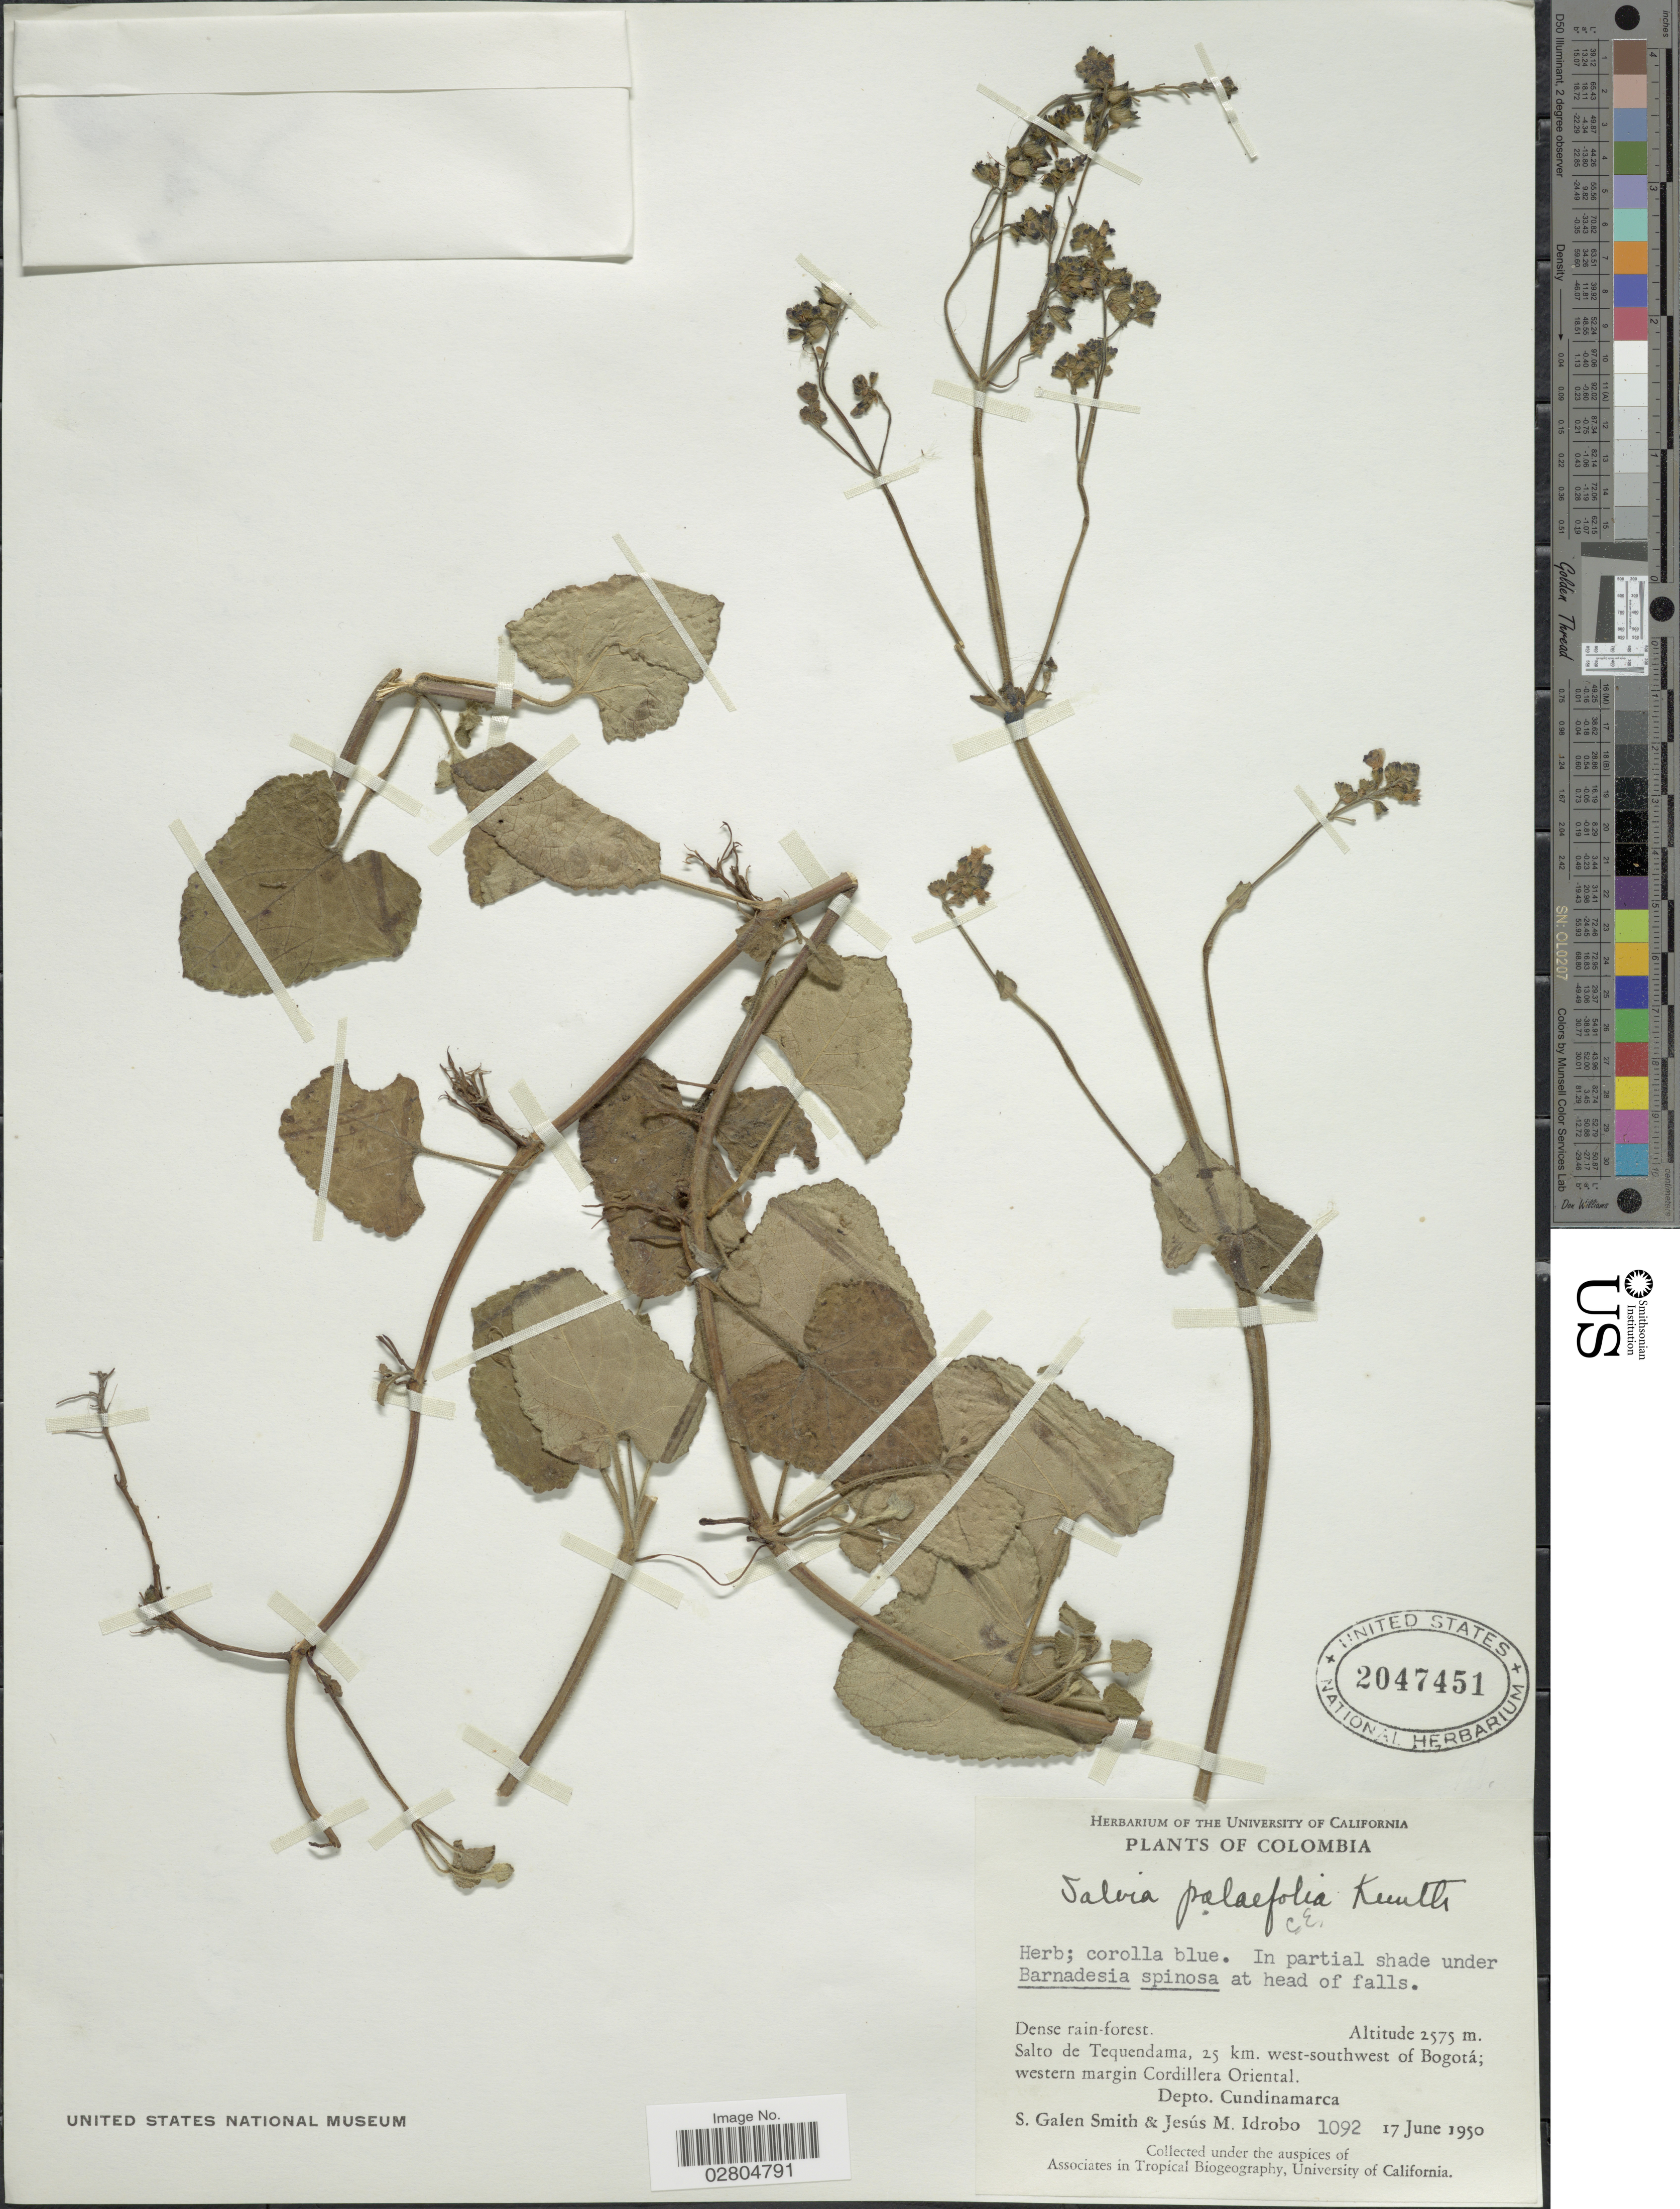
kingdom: Plantae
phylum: Tracheophyta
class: Magnoliopsida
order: Lamiales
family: Lamiaceae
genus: Salvia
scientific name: Salvia palifolia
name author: Kunth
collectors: S. G. Smith & J. M. Idrobo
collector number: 1092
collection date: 1950-06-17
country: Colombia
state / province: Cundinamarca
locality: Salto de Tequendama, 25 km. west-southwest of Bogotá; western margin Cordillera Oriental. Depto. Cundinamarca.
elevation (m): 2575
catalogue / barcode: US 2047451